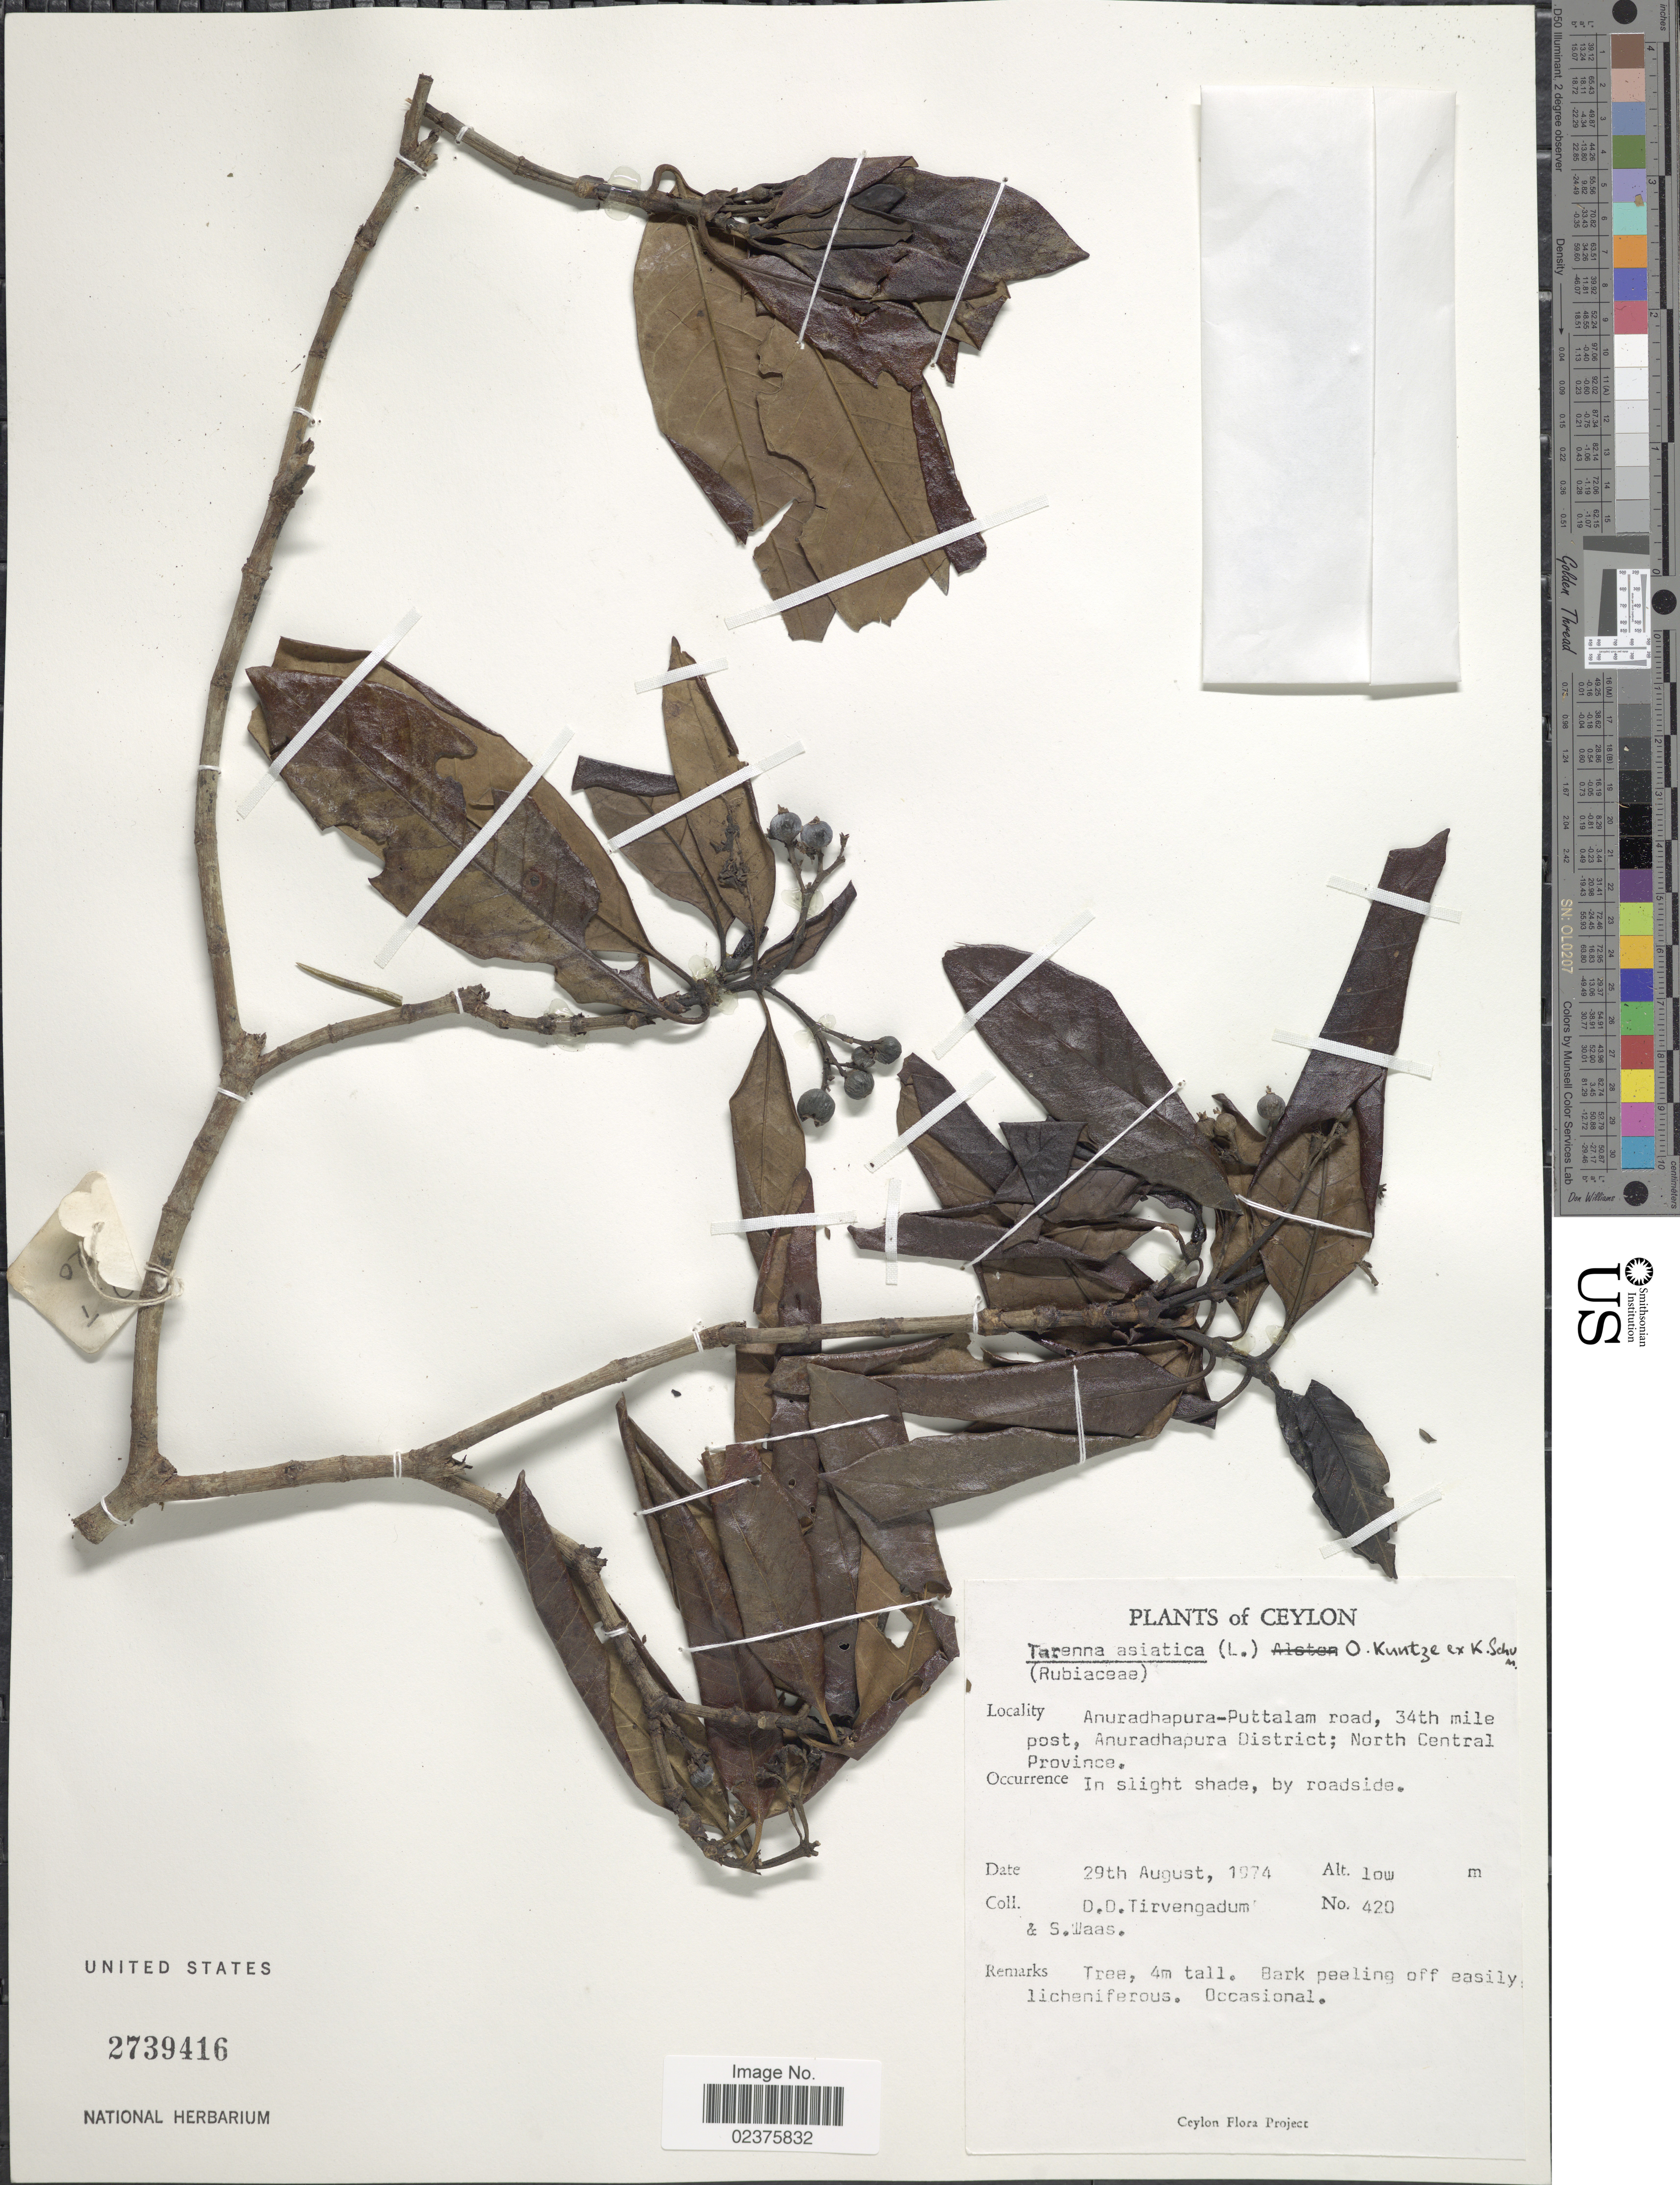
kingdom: Plantae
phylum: Tracheophyta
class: Magnoliopsida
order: Gentianales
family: Rubiaceae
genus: Tarenna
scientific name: Tarenna asiatica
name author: (L.) Kuntze ex K. Schum.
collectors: D. Tirvengadum & S. Waas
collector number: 420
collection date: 1974-08-29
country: Sri Lanka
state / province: North Central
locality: Ceylon, Anuradhapura-Puttalam road, 34th mile post, Anuradhapura District, by roadside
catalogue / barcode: US 2739416